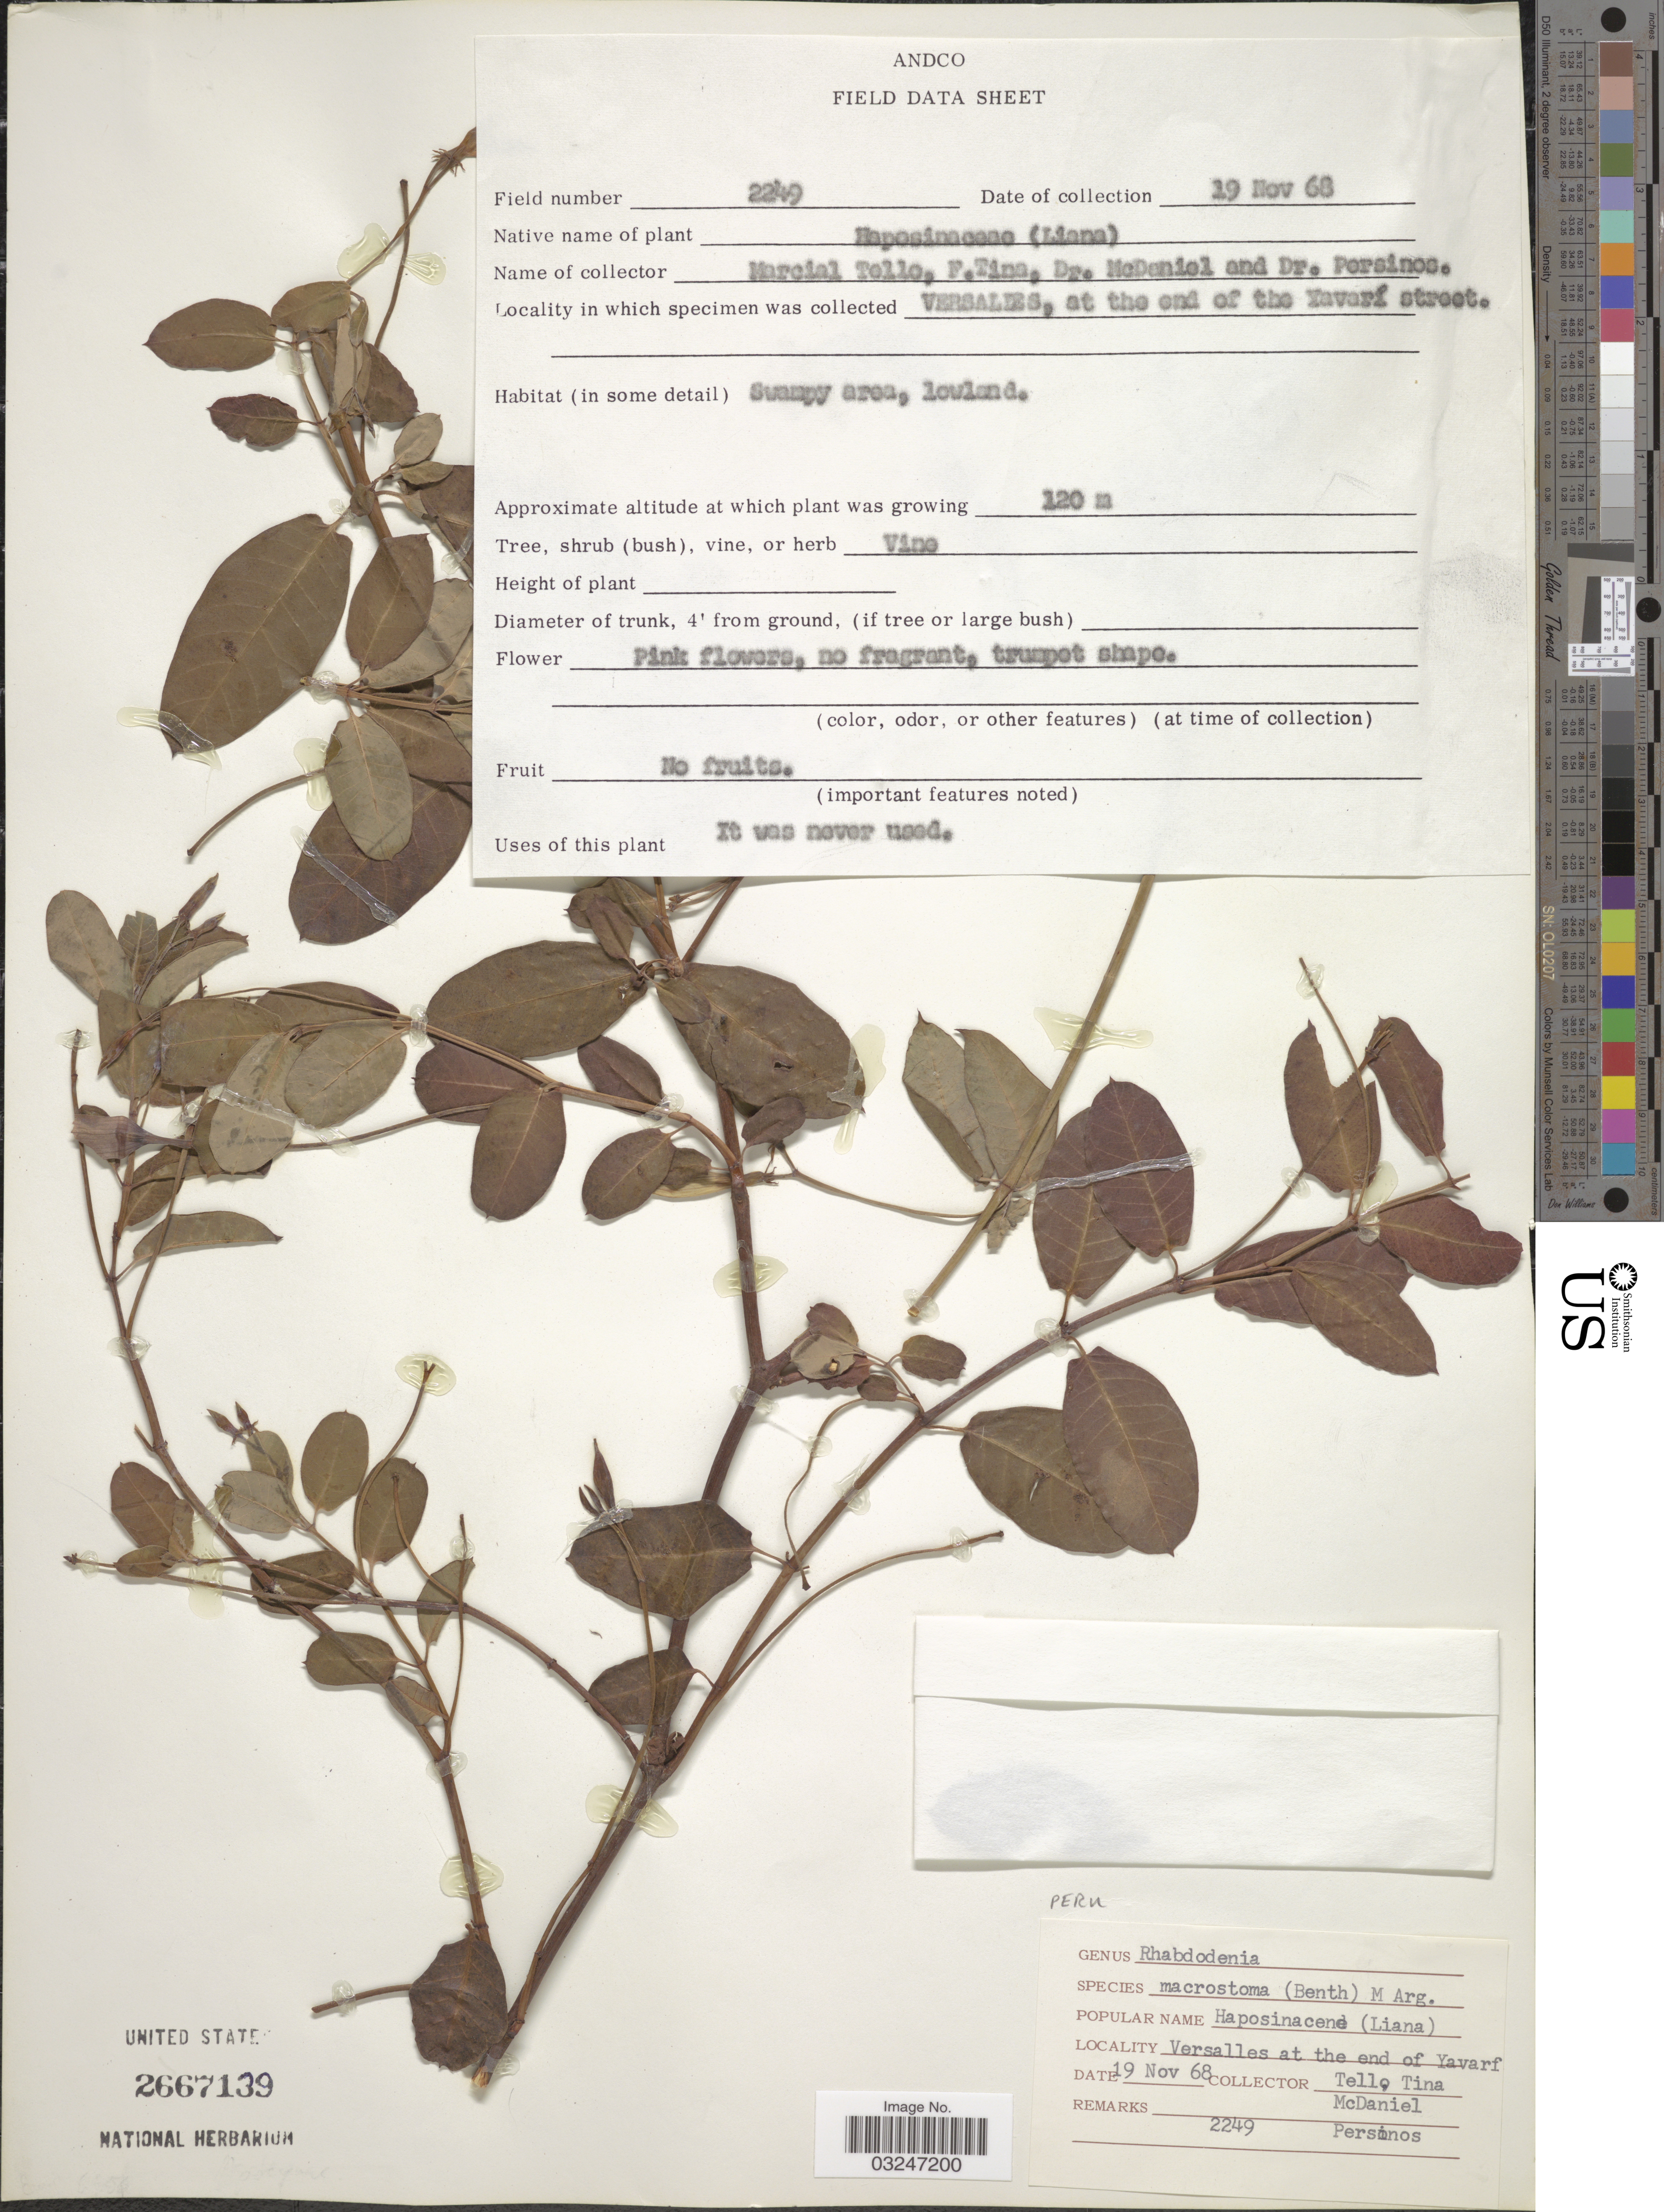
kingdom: Plantae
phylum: Tracheophyta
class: Magnoliopsida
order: Gentianales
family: Apocynaceae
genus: Rhabdadenia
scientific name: Rhabdadenia macrostoma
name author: (Benth.) Müll. Arg.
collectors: M. Tello, F. Tina, McDaniel & Persinos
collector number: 2249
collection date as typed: Transcribed d/m/y: 19/11/68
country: Peru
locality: Versales, at the end of the Yavarf street.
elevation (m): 120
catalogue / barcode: US 2667139